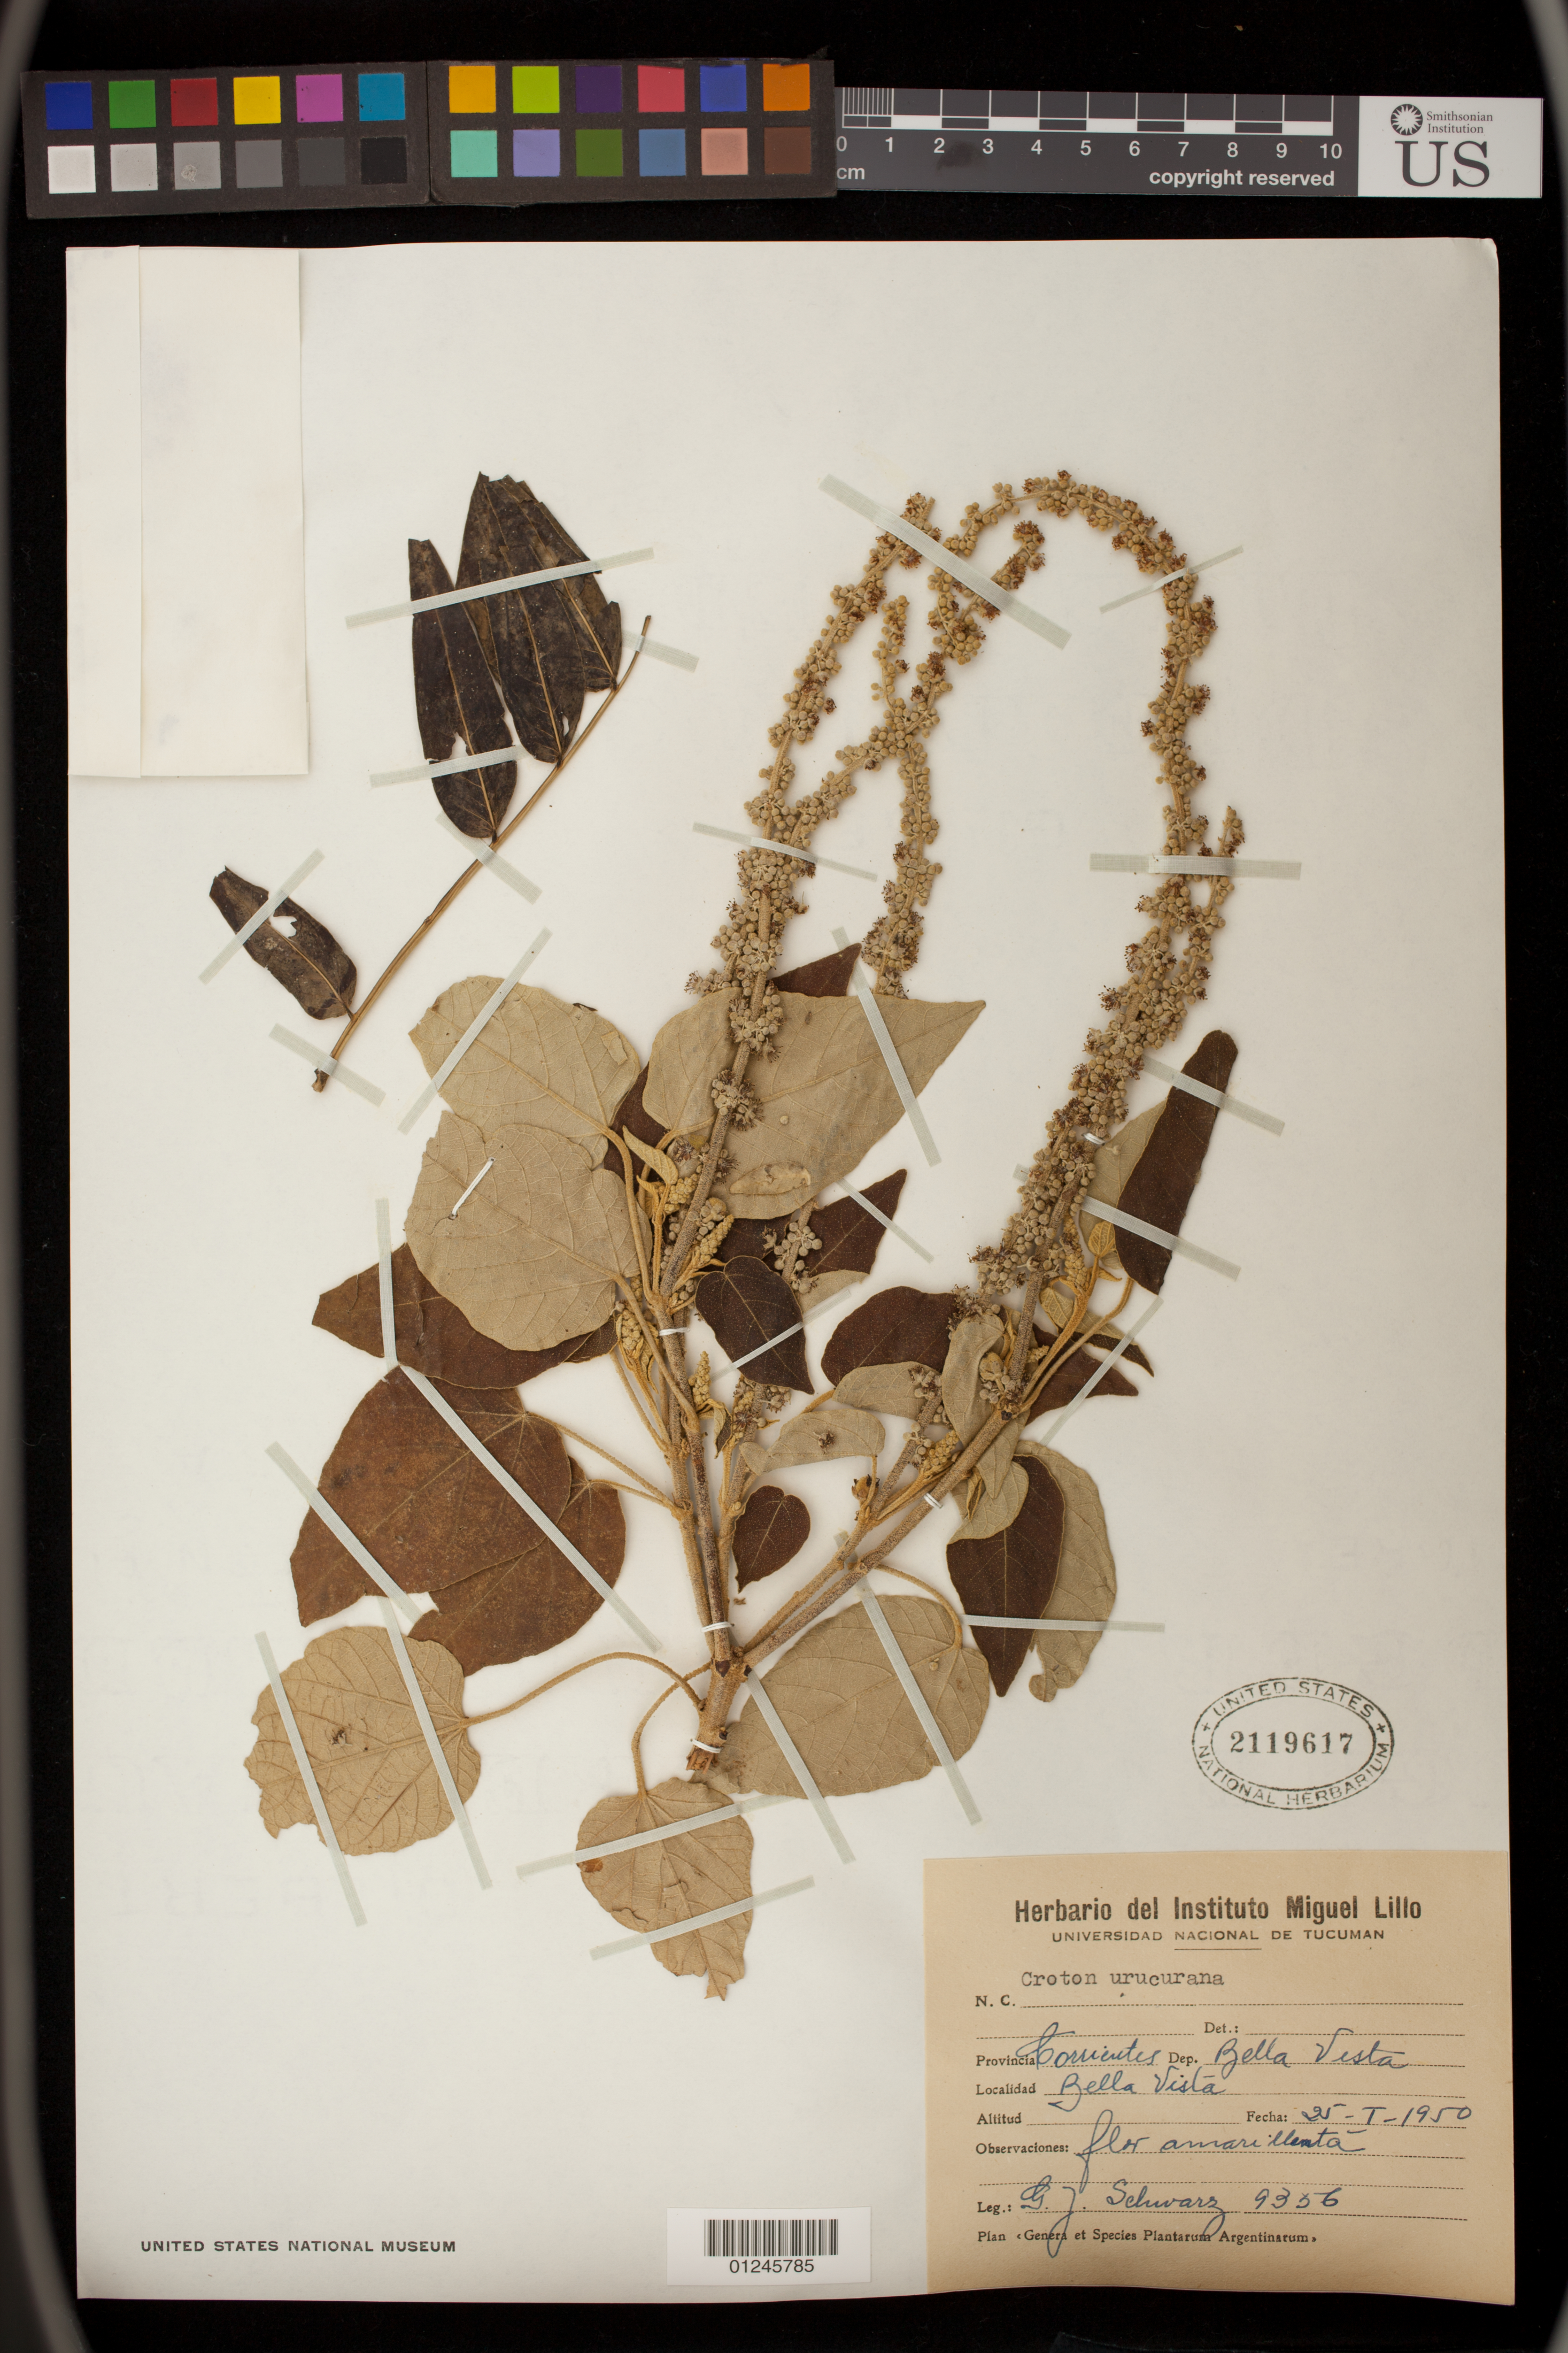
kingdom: Plantae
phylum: Tracheophyta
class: Magnoliopsida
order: Malpighiales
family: Euphorbiaceae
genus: Croton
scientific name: Croton urucurana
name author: Baill.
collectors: G. J. Schwarz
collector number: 9356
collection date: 1950-01-25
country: Argentina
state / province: Corrientes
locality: Dep. Bella Vista.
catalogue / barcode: US 2119617